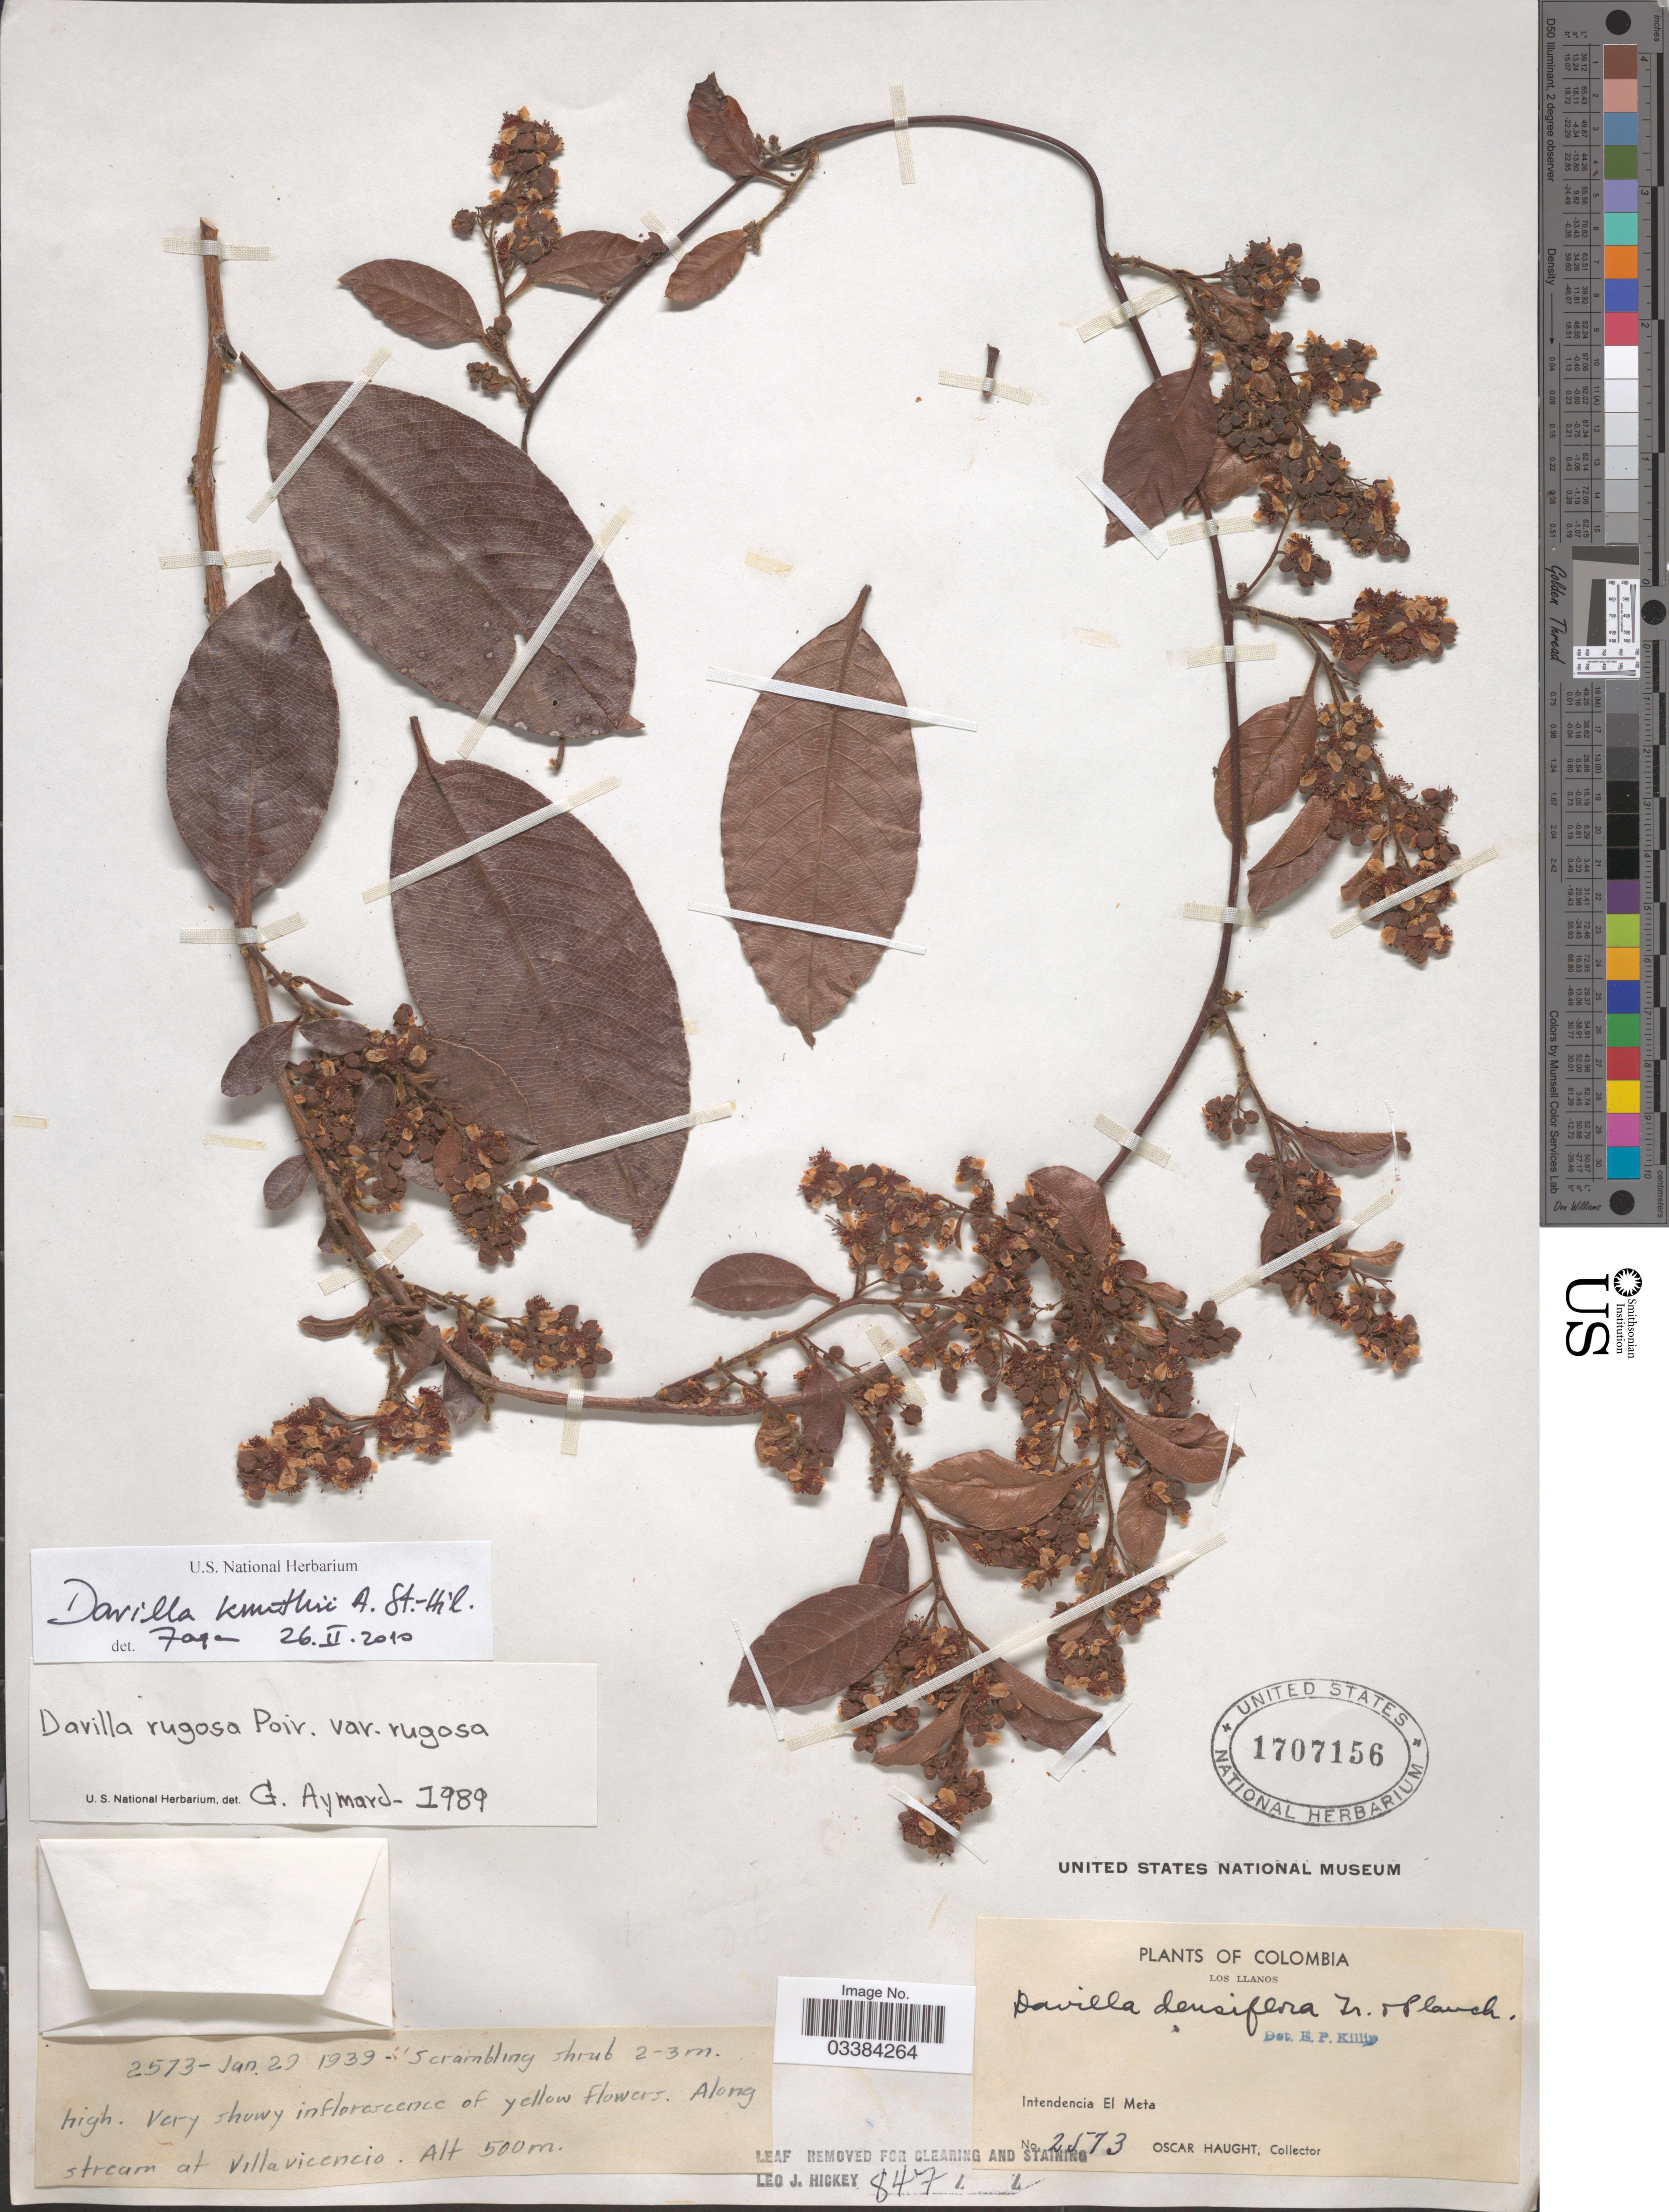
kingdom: Plantae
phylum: Tracheophyta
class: Magnoliopsida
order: Dilleniales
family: Dilleniaceae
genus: Davilla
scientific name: Davilla kunthii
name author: A. St.-Hil.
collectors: O. Haught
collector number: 573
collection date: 1939-01-29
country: Colombia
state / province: Meta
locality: Los Llanos. Intendencia El Meta. Along stream at Villavicencio.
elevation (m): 500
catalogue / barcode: US 1707156